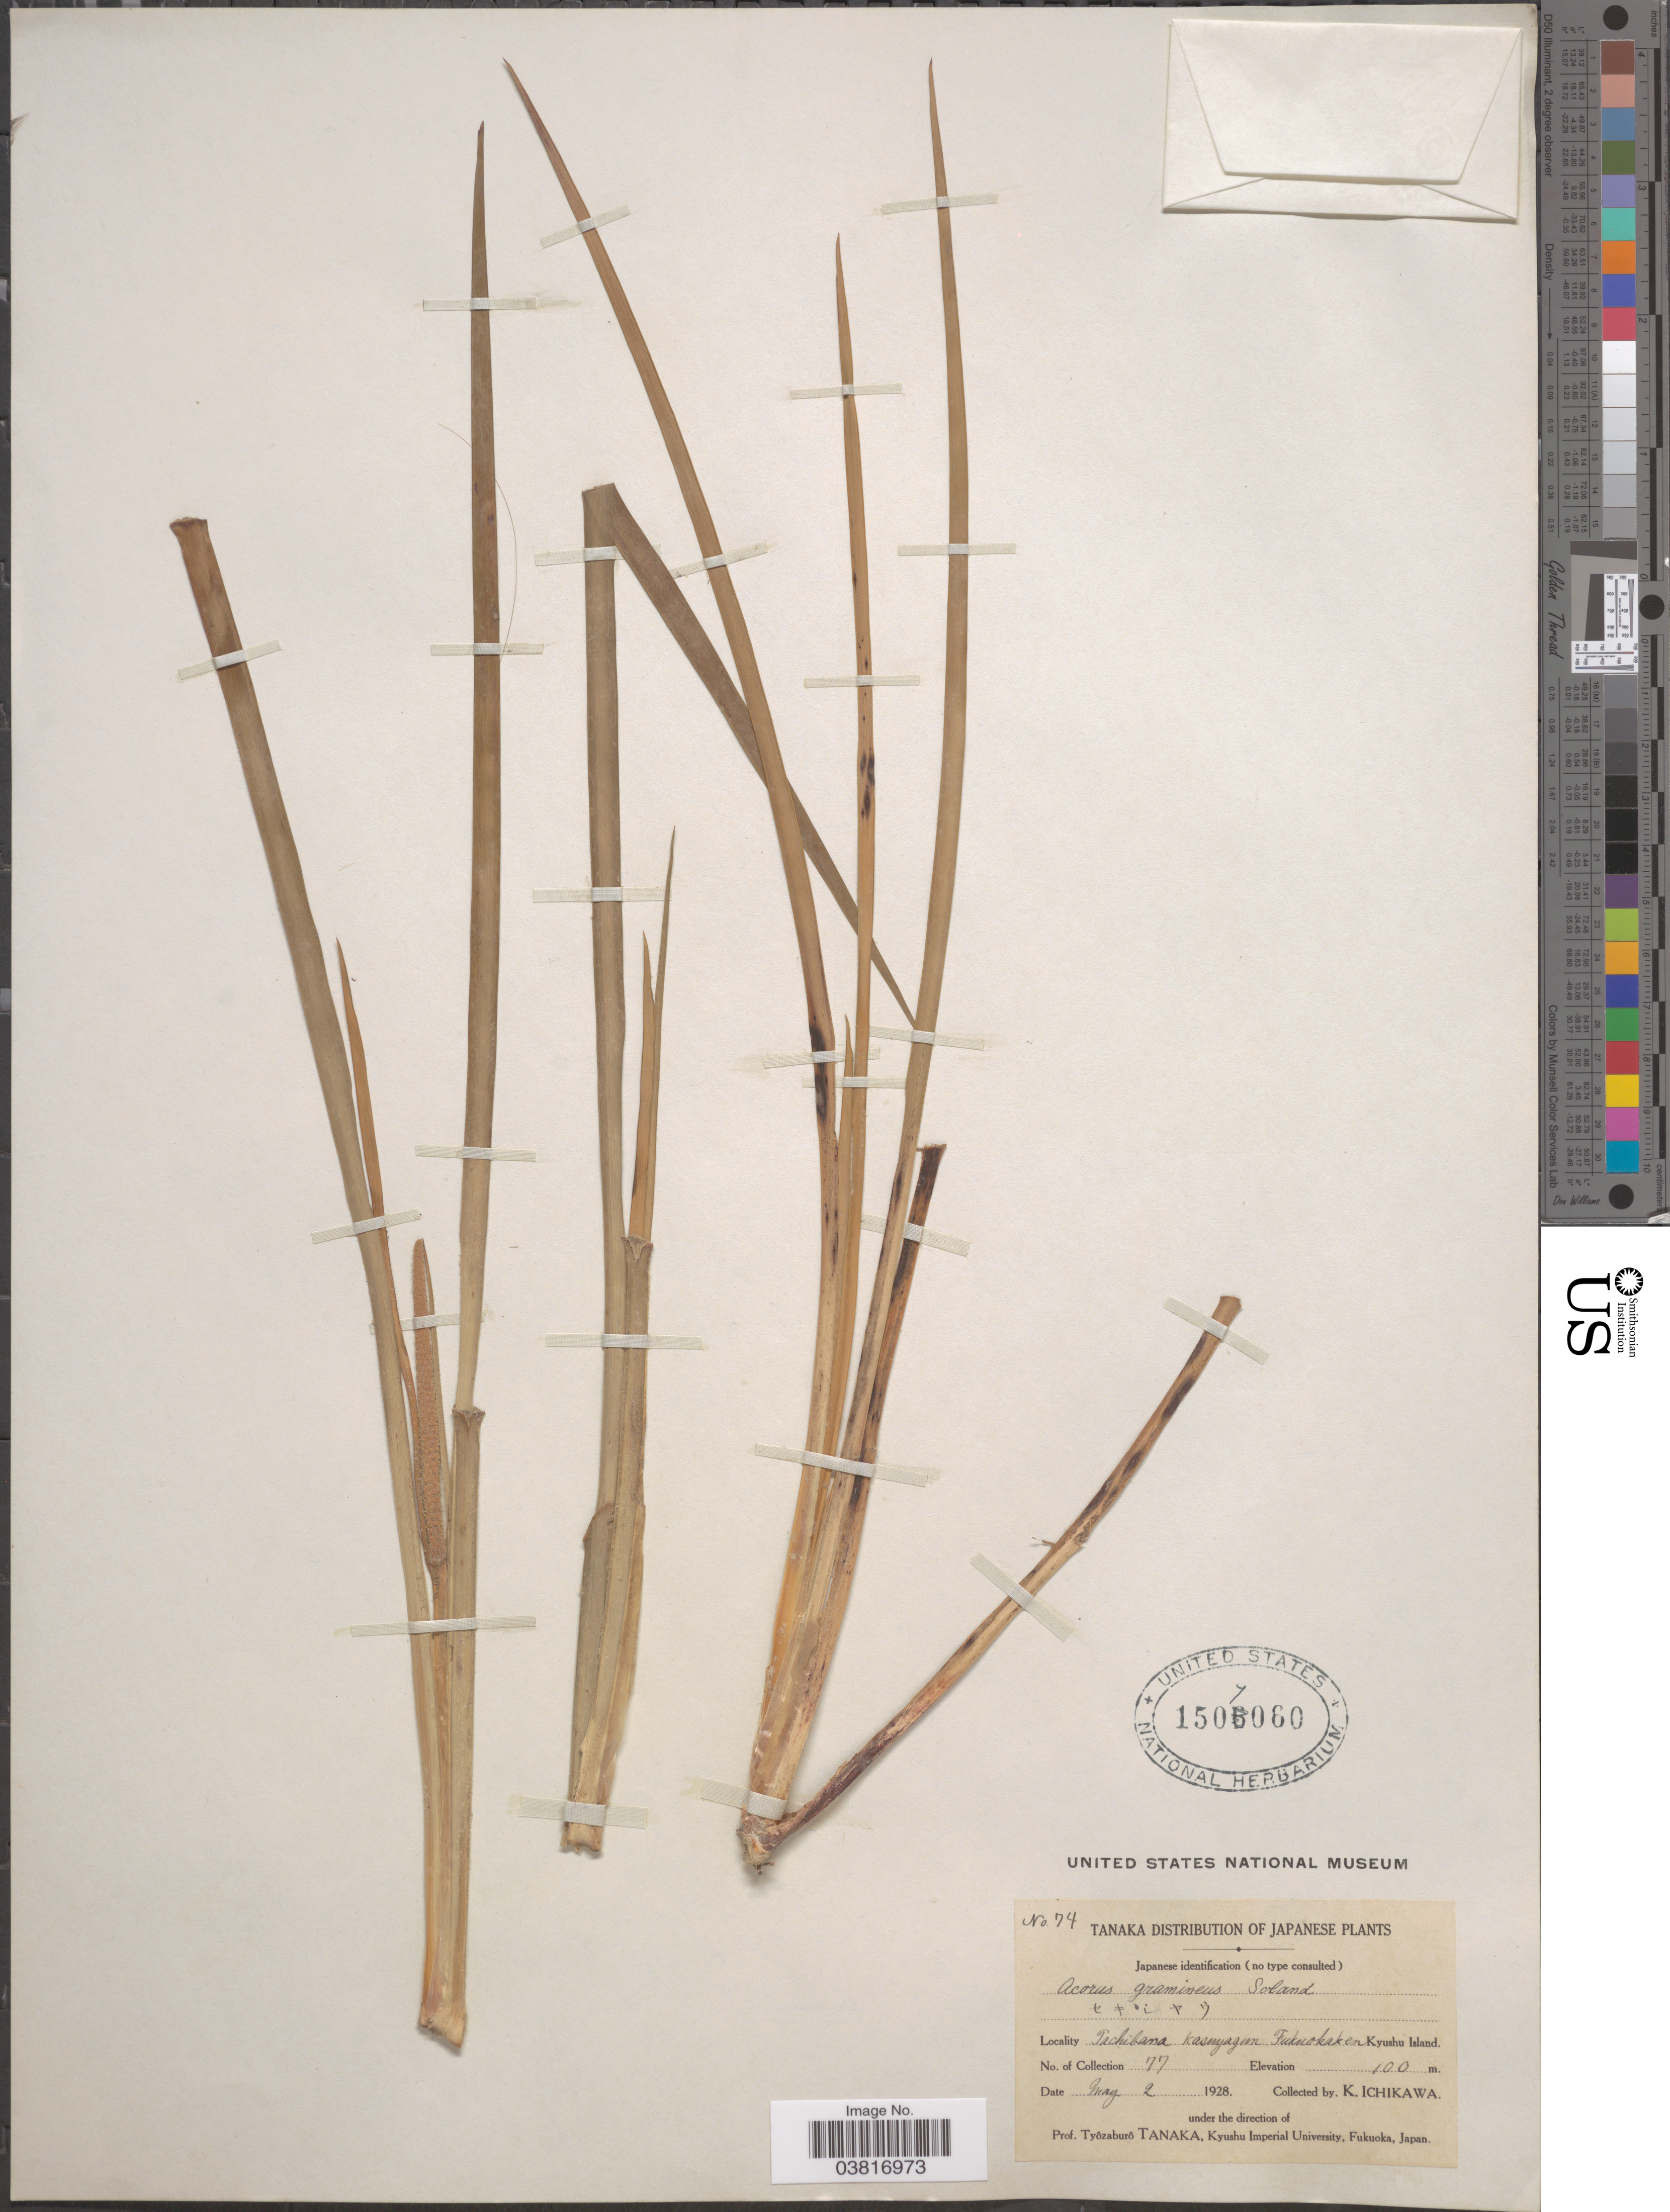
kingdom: Plantae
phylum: Tracheophyta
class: Liliopsida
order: Acorales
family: Acoraceae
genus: Acorus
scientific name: Acorus gramineus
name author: Sol. ex Aiton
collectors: K. Ichikawa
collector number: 74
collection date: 1928-05-02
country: Japan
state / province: Hukuoka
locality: Tachibana Kasuyagun. Fukuokaken. Kyushu Island.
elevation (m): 100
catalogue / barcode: US 1507060